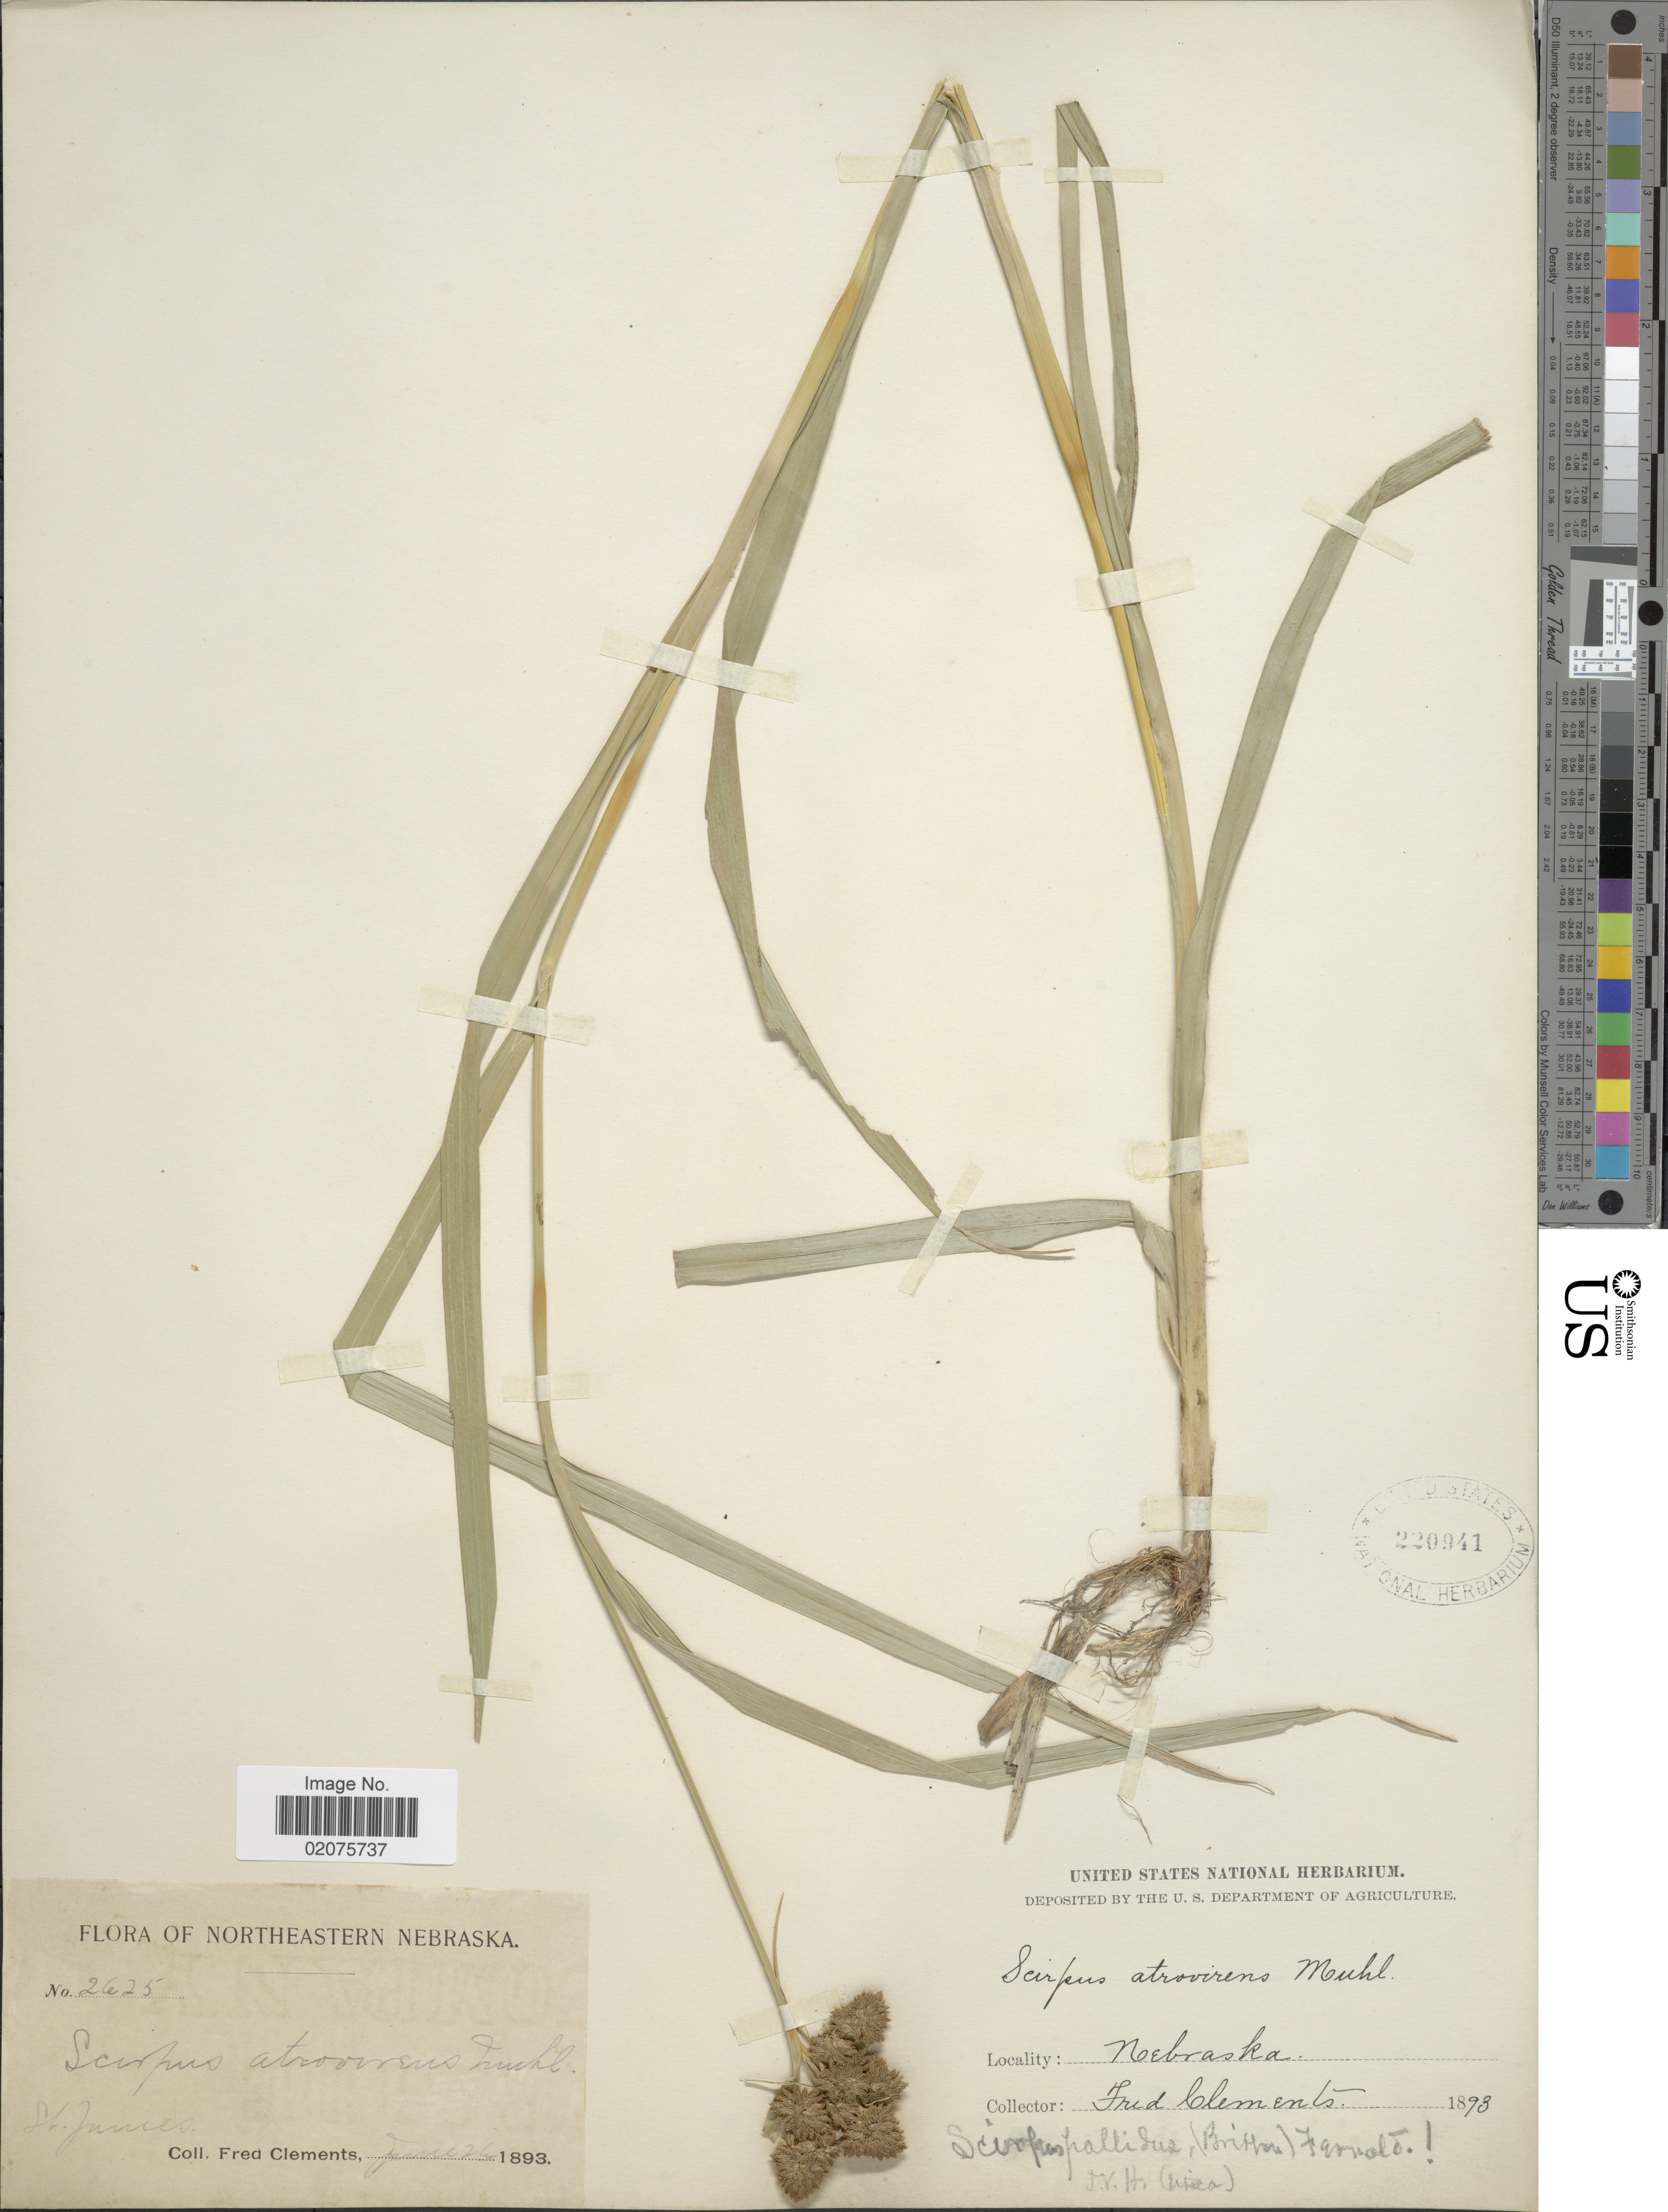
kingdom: Plantae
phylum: Tracheophyta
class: Liliopsida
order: Poales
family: Cyperaceae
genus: Scirpus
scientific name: Scirpus pallidus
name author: (Britton) Fernald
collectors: F. Clements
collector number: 2625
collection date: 1893-06-26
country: United States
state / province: Nebraska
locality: Northeastern nebraska. St. James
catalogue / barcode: US 220941